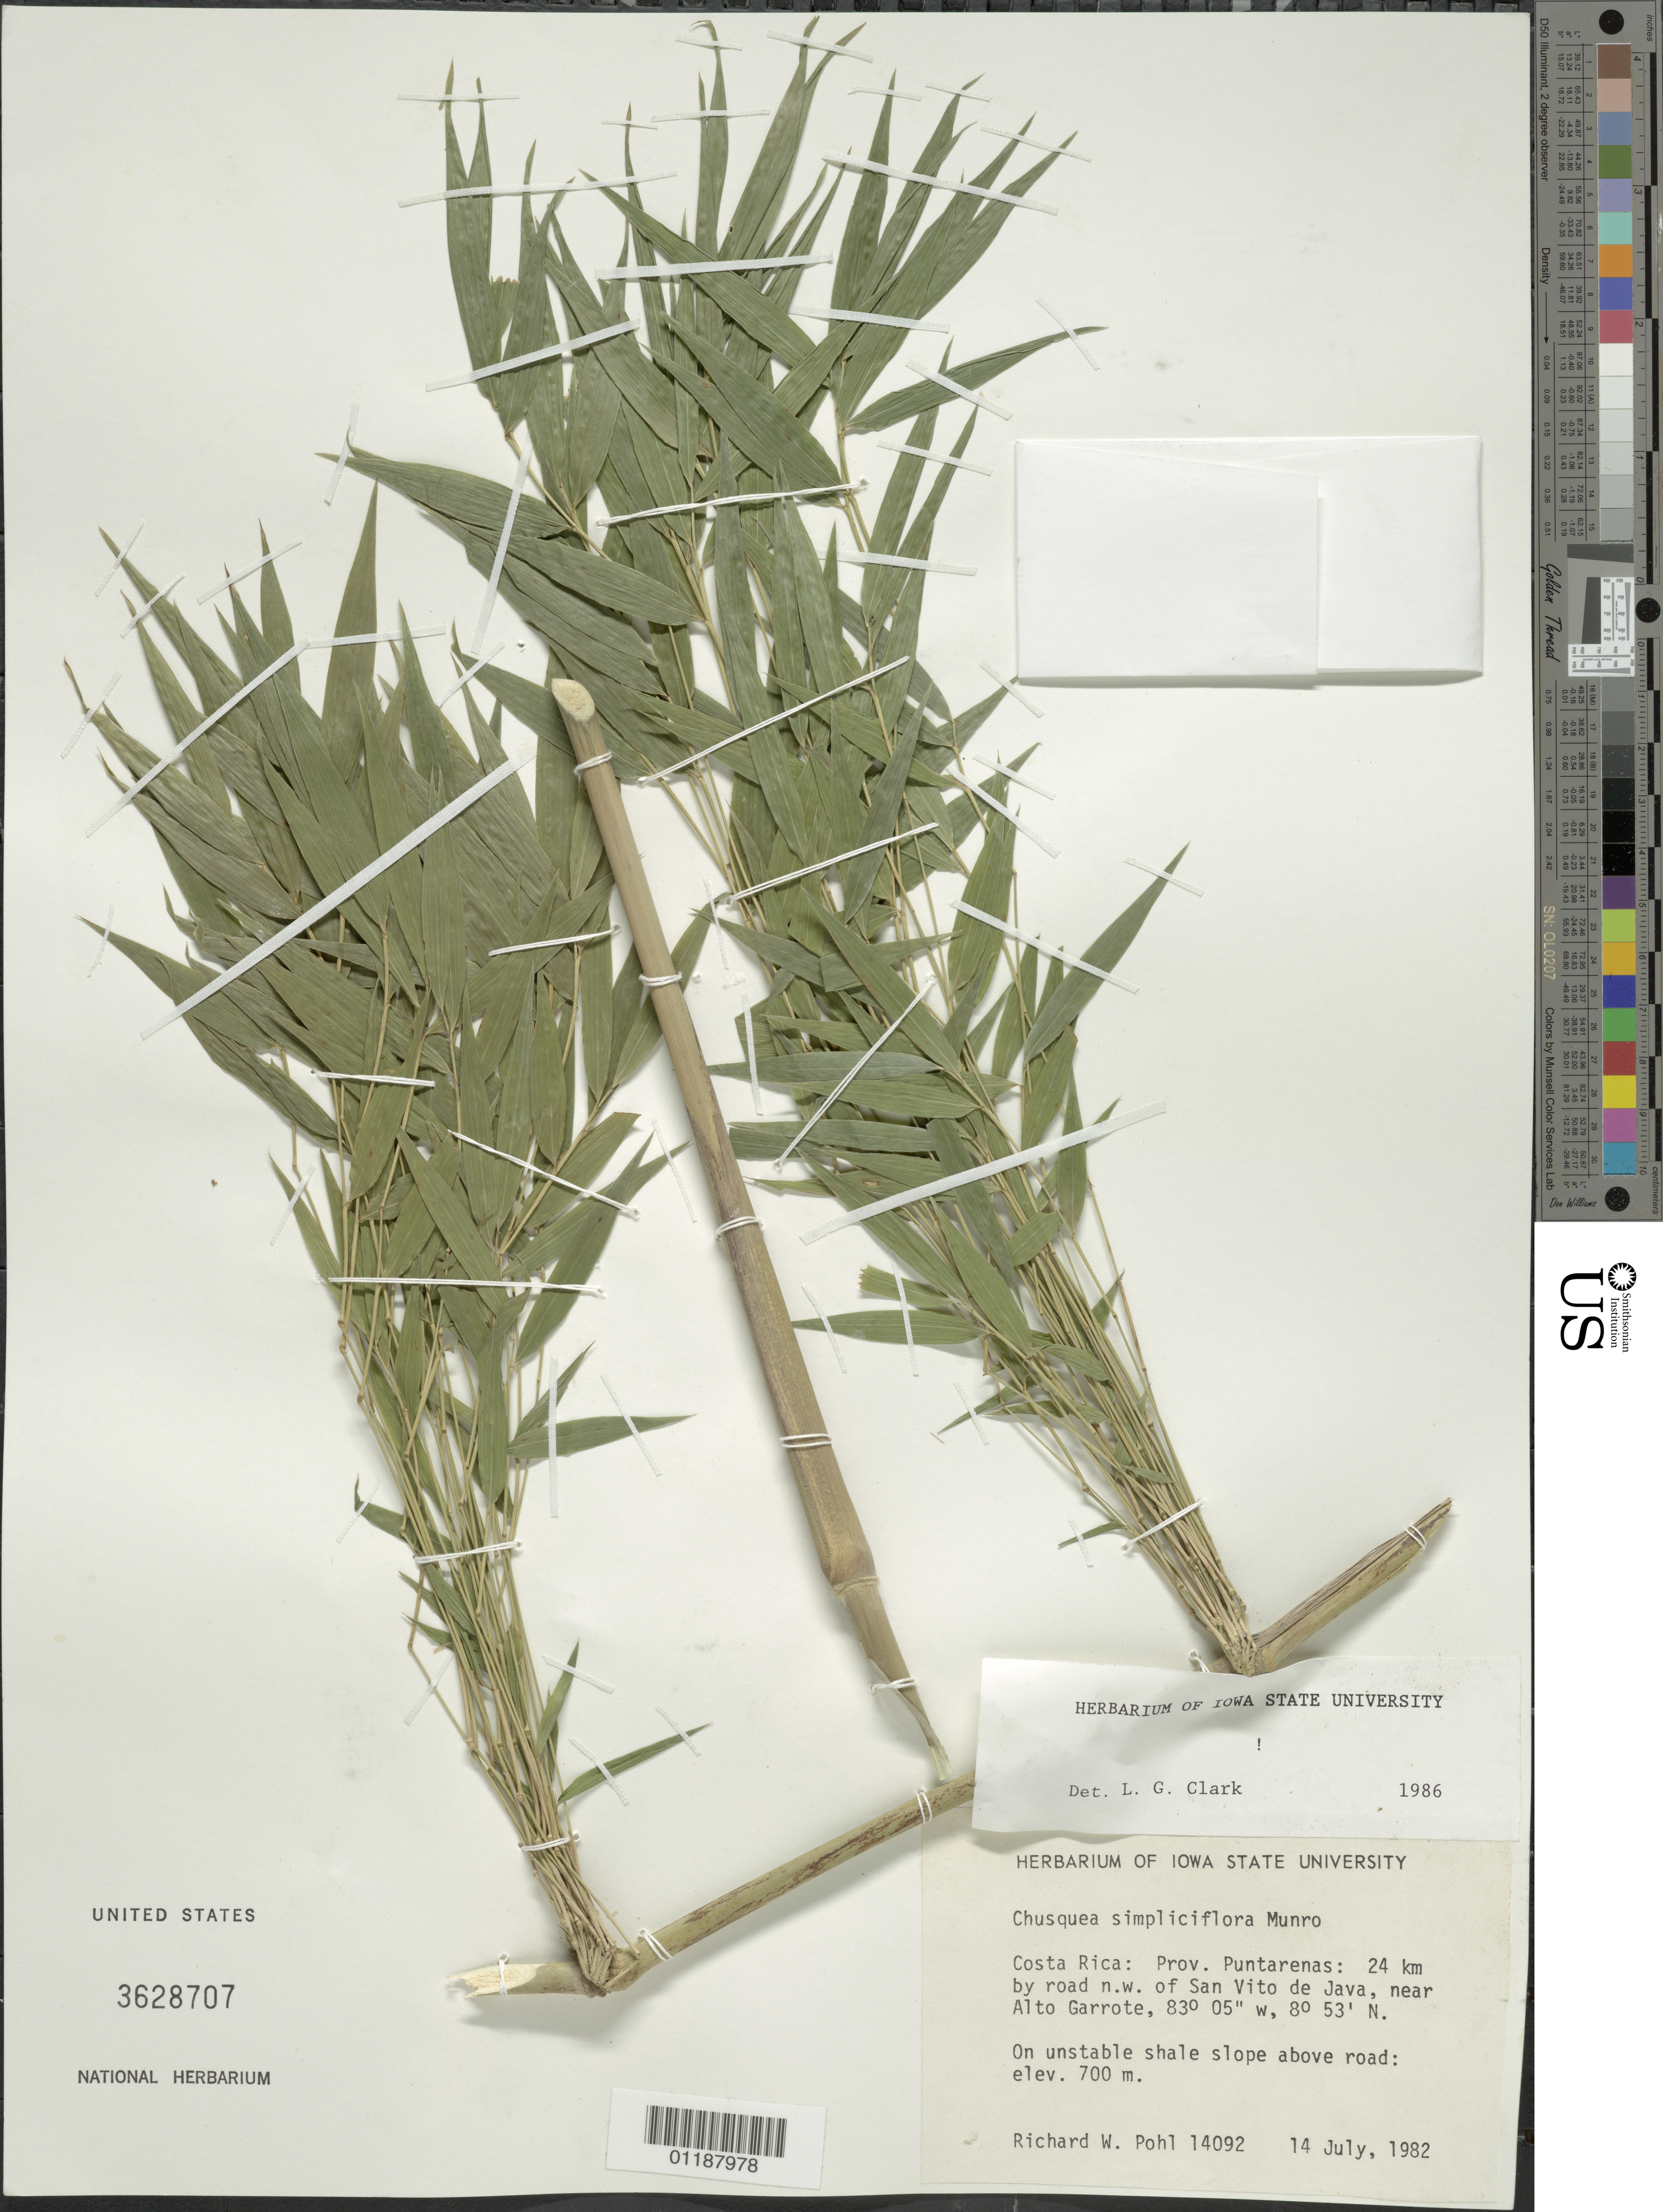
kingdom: Plantae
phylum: Tracheophyta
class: Liliopsida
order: Poales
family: Poaceae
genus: Chusquea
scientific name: Chusquea simpliciflora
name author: Munro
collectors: R. W. Pohl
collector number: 14092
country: Costa Rica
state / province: Puntarenas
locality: By road NW of San Vito de Java, near Alto Garrote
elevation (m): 700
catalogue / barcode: US 3628707